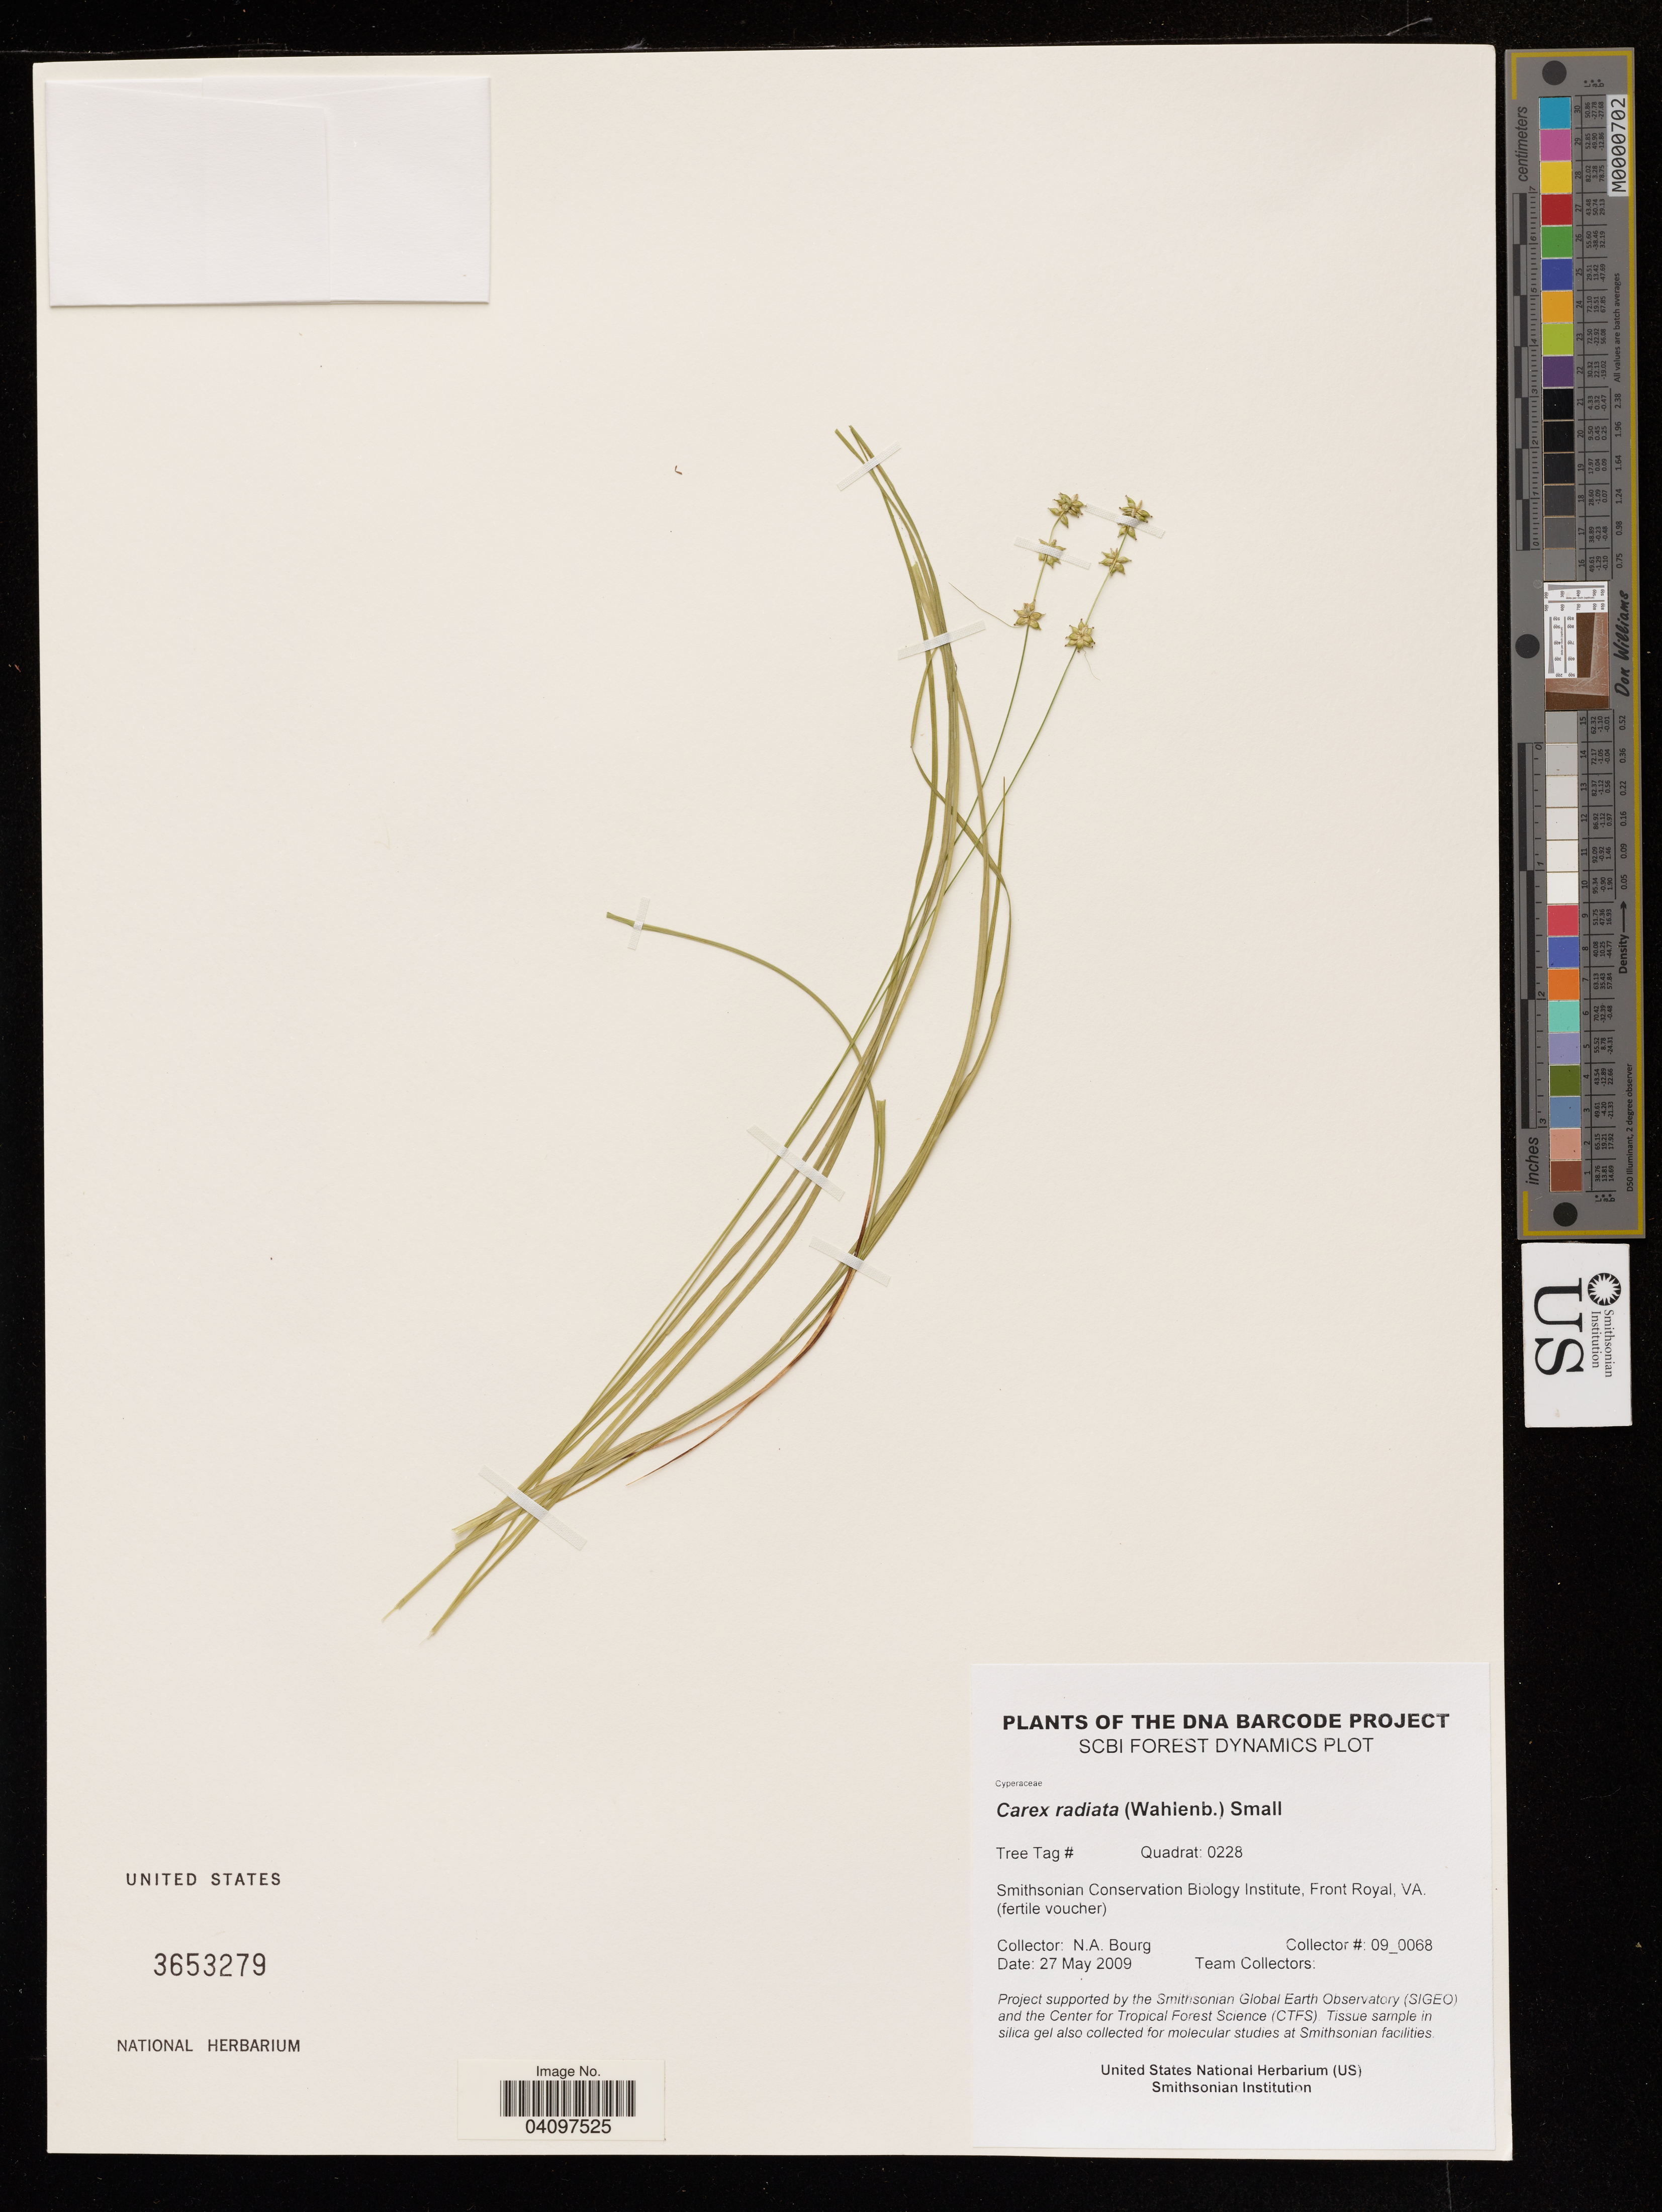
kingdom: Plantae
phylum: Tracheophyta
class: Liliopsida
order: Poales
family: Cyperaceae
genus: Carex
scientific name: Carex radiata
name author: (Wahlenb.) Small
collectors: N. A. Bourg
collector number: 09_0068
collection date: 2009-05-27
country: United States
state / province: Virginia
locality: Smithsonian Conservation Biology Institute, Front Royal.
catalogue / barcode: US 3653279